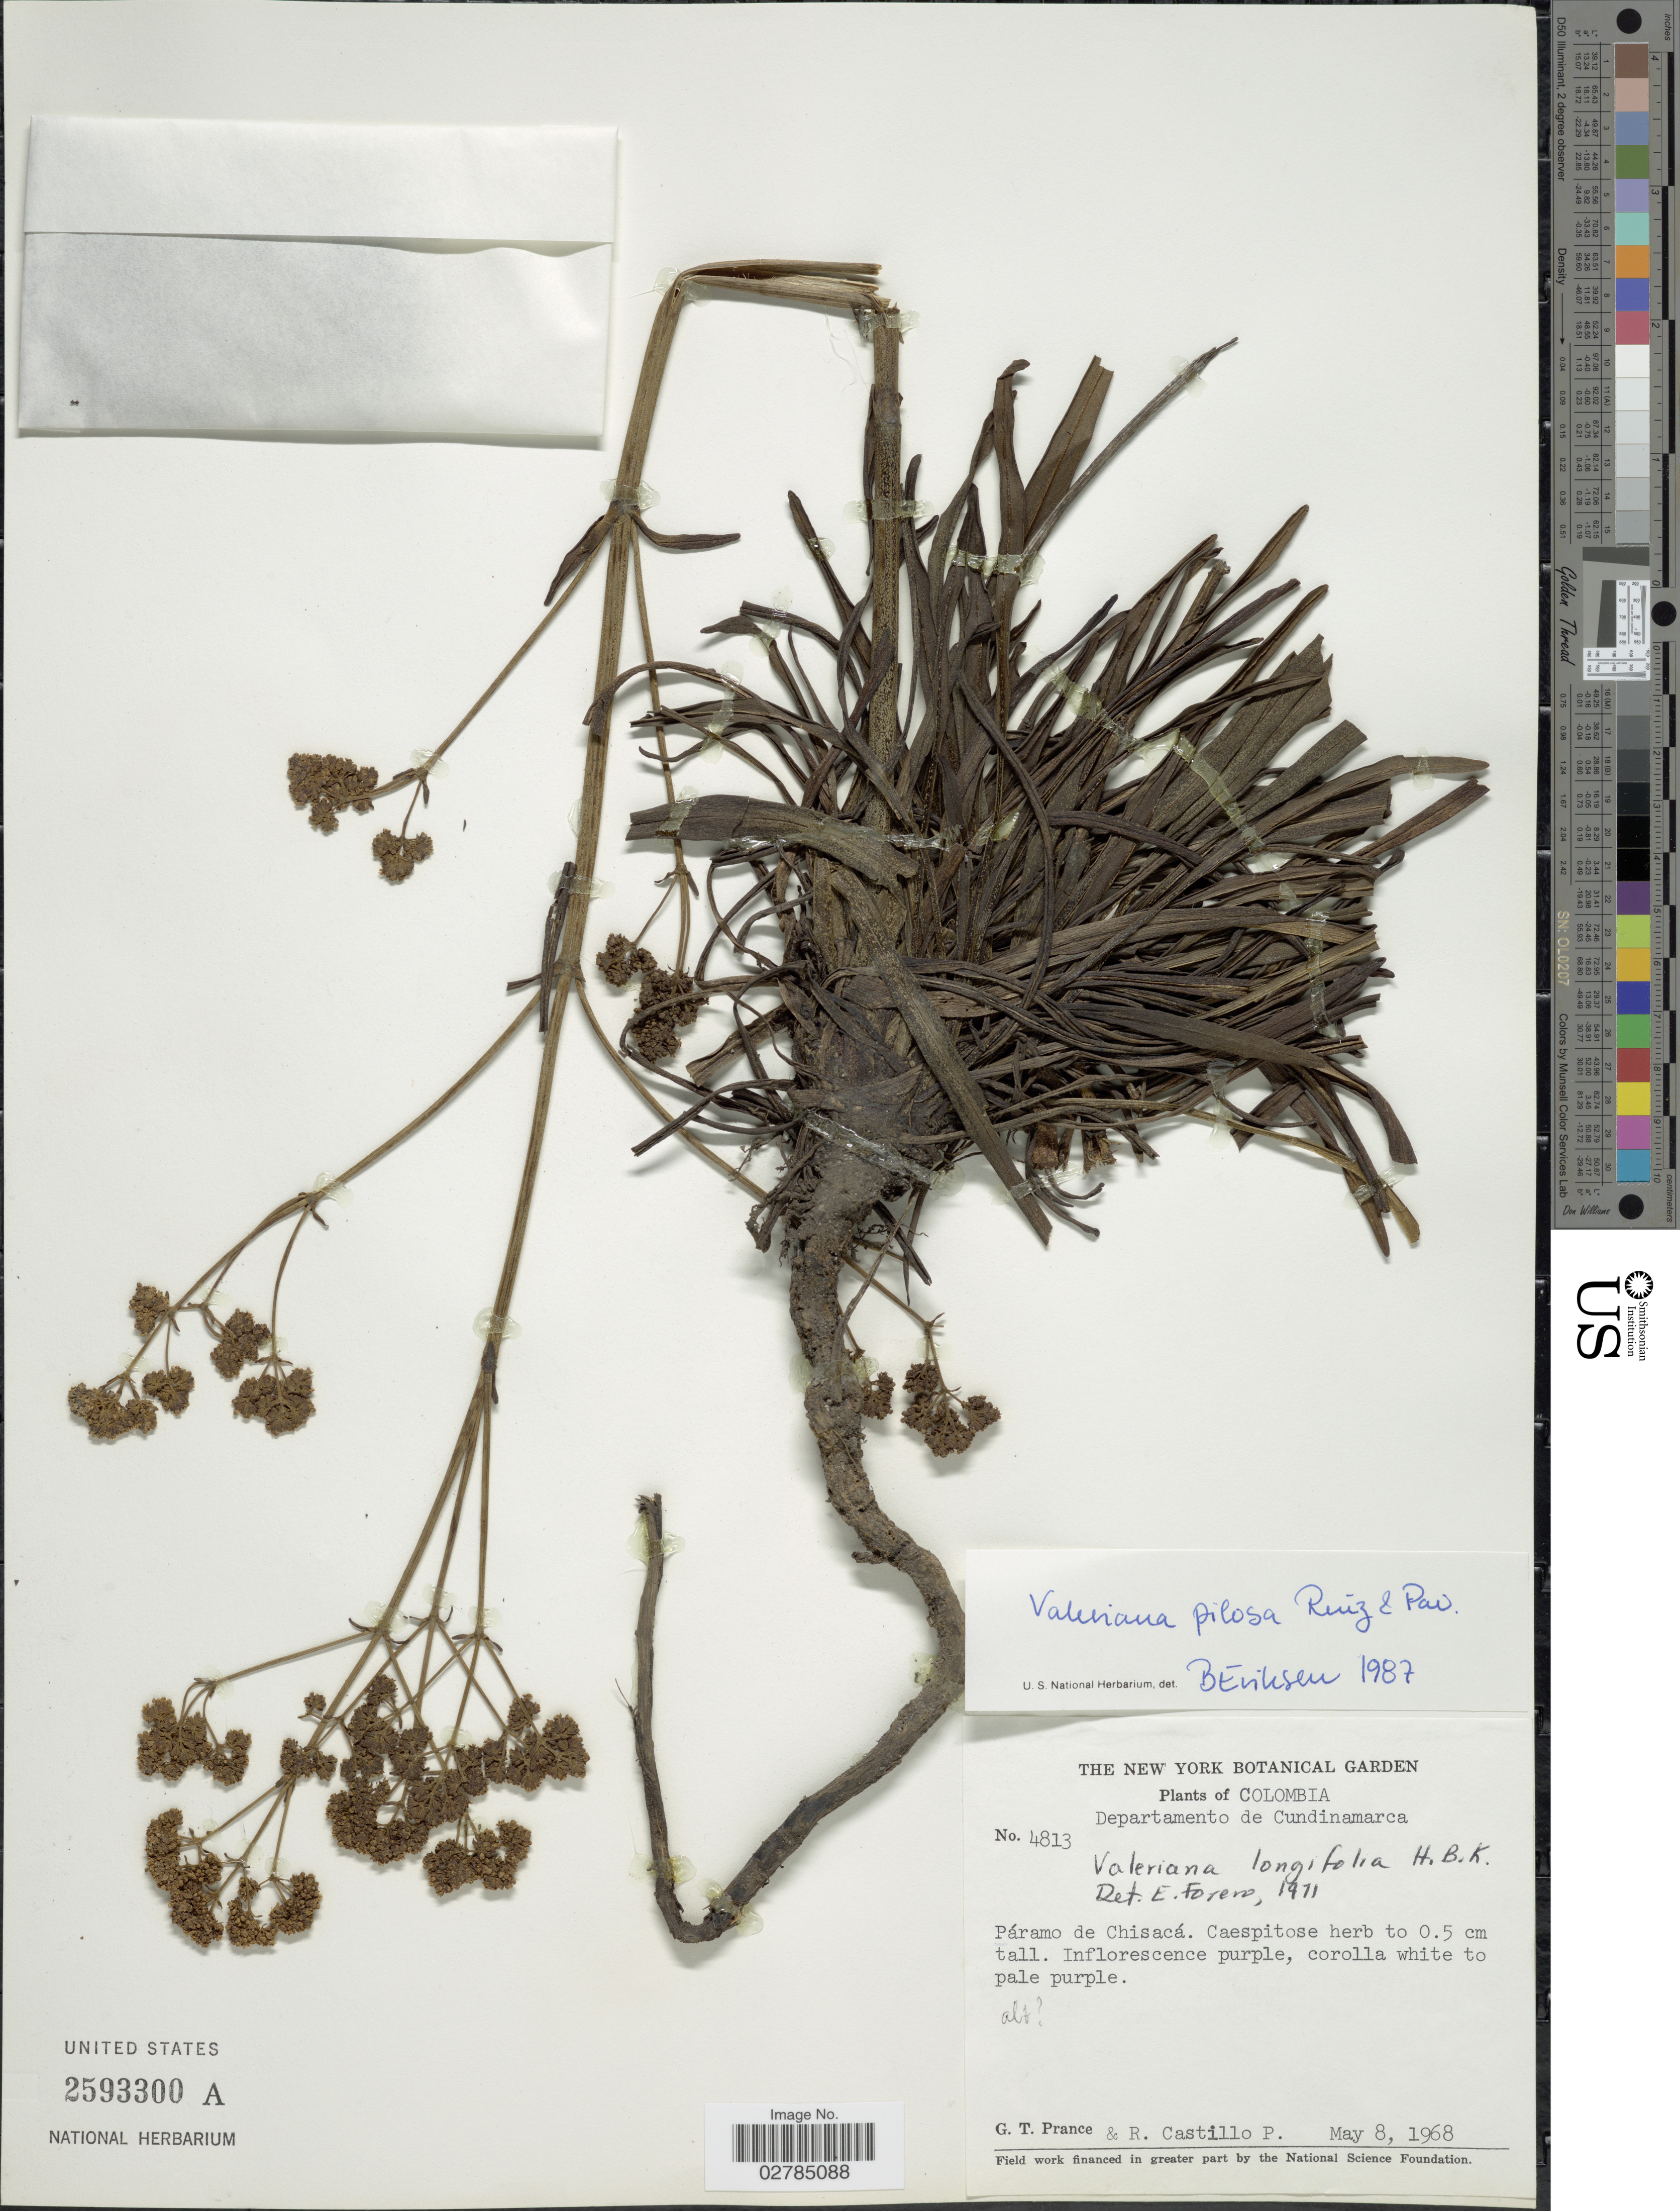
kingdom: Plantae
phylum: Tracheophyta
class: Magnoliopsida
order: Dipsacales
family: Caprifoliaceae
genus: Valeriana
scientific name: Valeriana pilosa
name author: Ruiz & Pav.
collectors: G. T. Prance & R. Castillo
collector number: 4813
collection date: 1968-05-08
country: Colombia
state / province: Cundinamarca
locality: Departamento de Cundinamarca, Páramo de Chisacá.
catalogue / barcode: US 2593300A